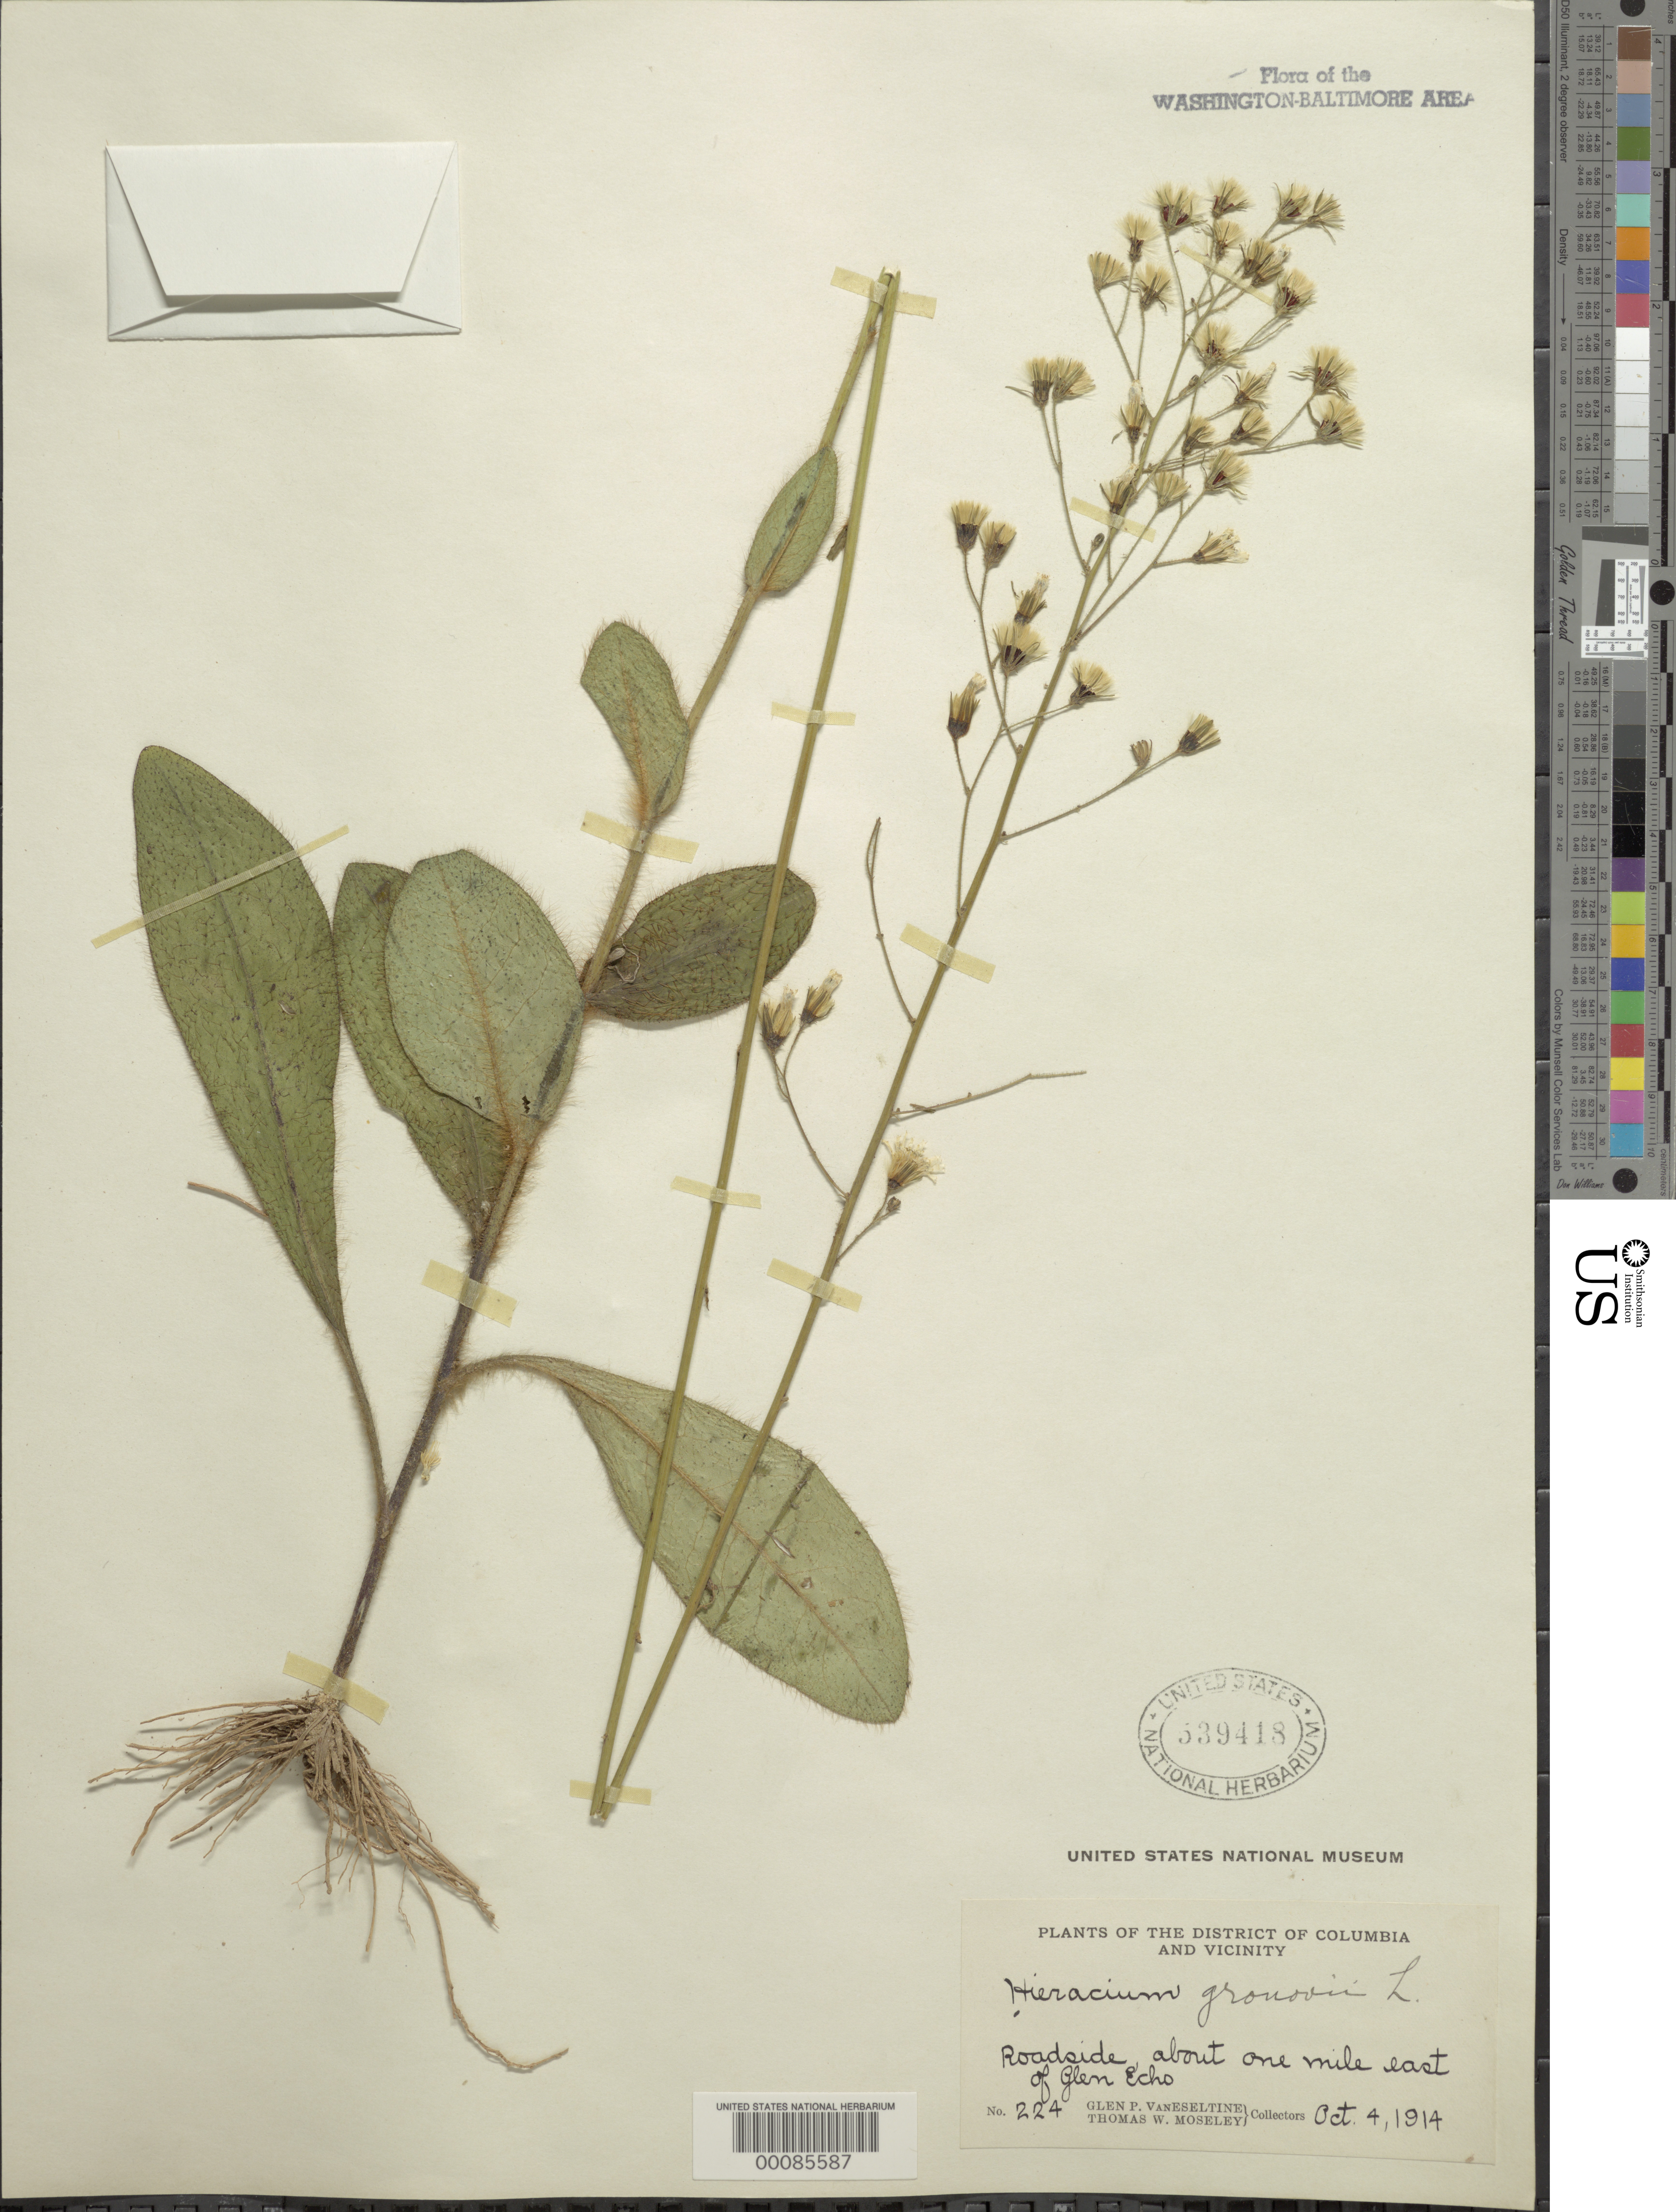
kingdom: Plantae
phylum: Tracheophyta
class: Magnoliopsida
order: Asterales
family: Asteraceae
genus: Hieracium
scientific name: Hieracium gronovii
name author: L.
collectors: G. P. Van Eseltine & T. Moseley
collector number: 224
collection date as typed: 04 Oct 1914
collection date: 1914-10-04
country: United States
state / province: Maryland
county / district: Montgomery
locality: East of Glen Echo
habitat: Roadside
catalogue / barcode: US 539418